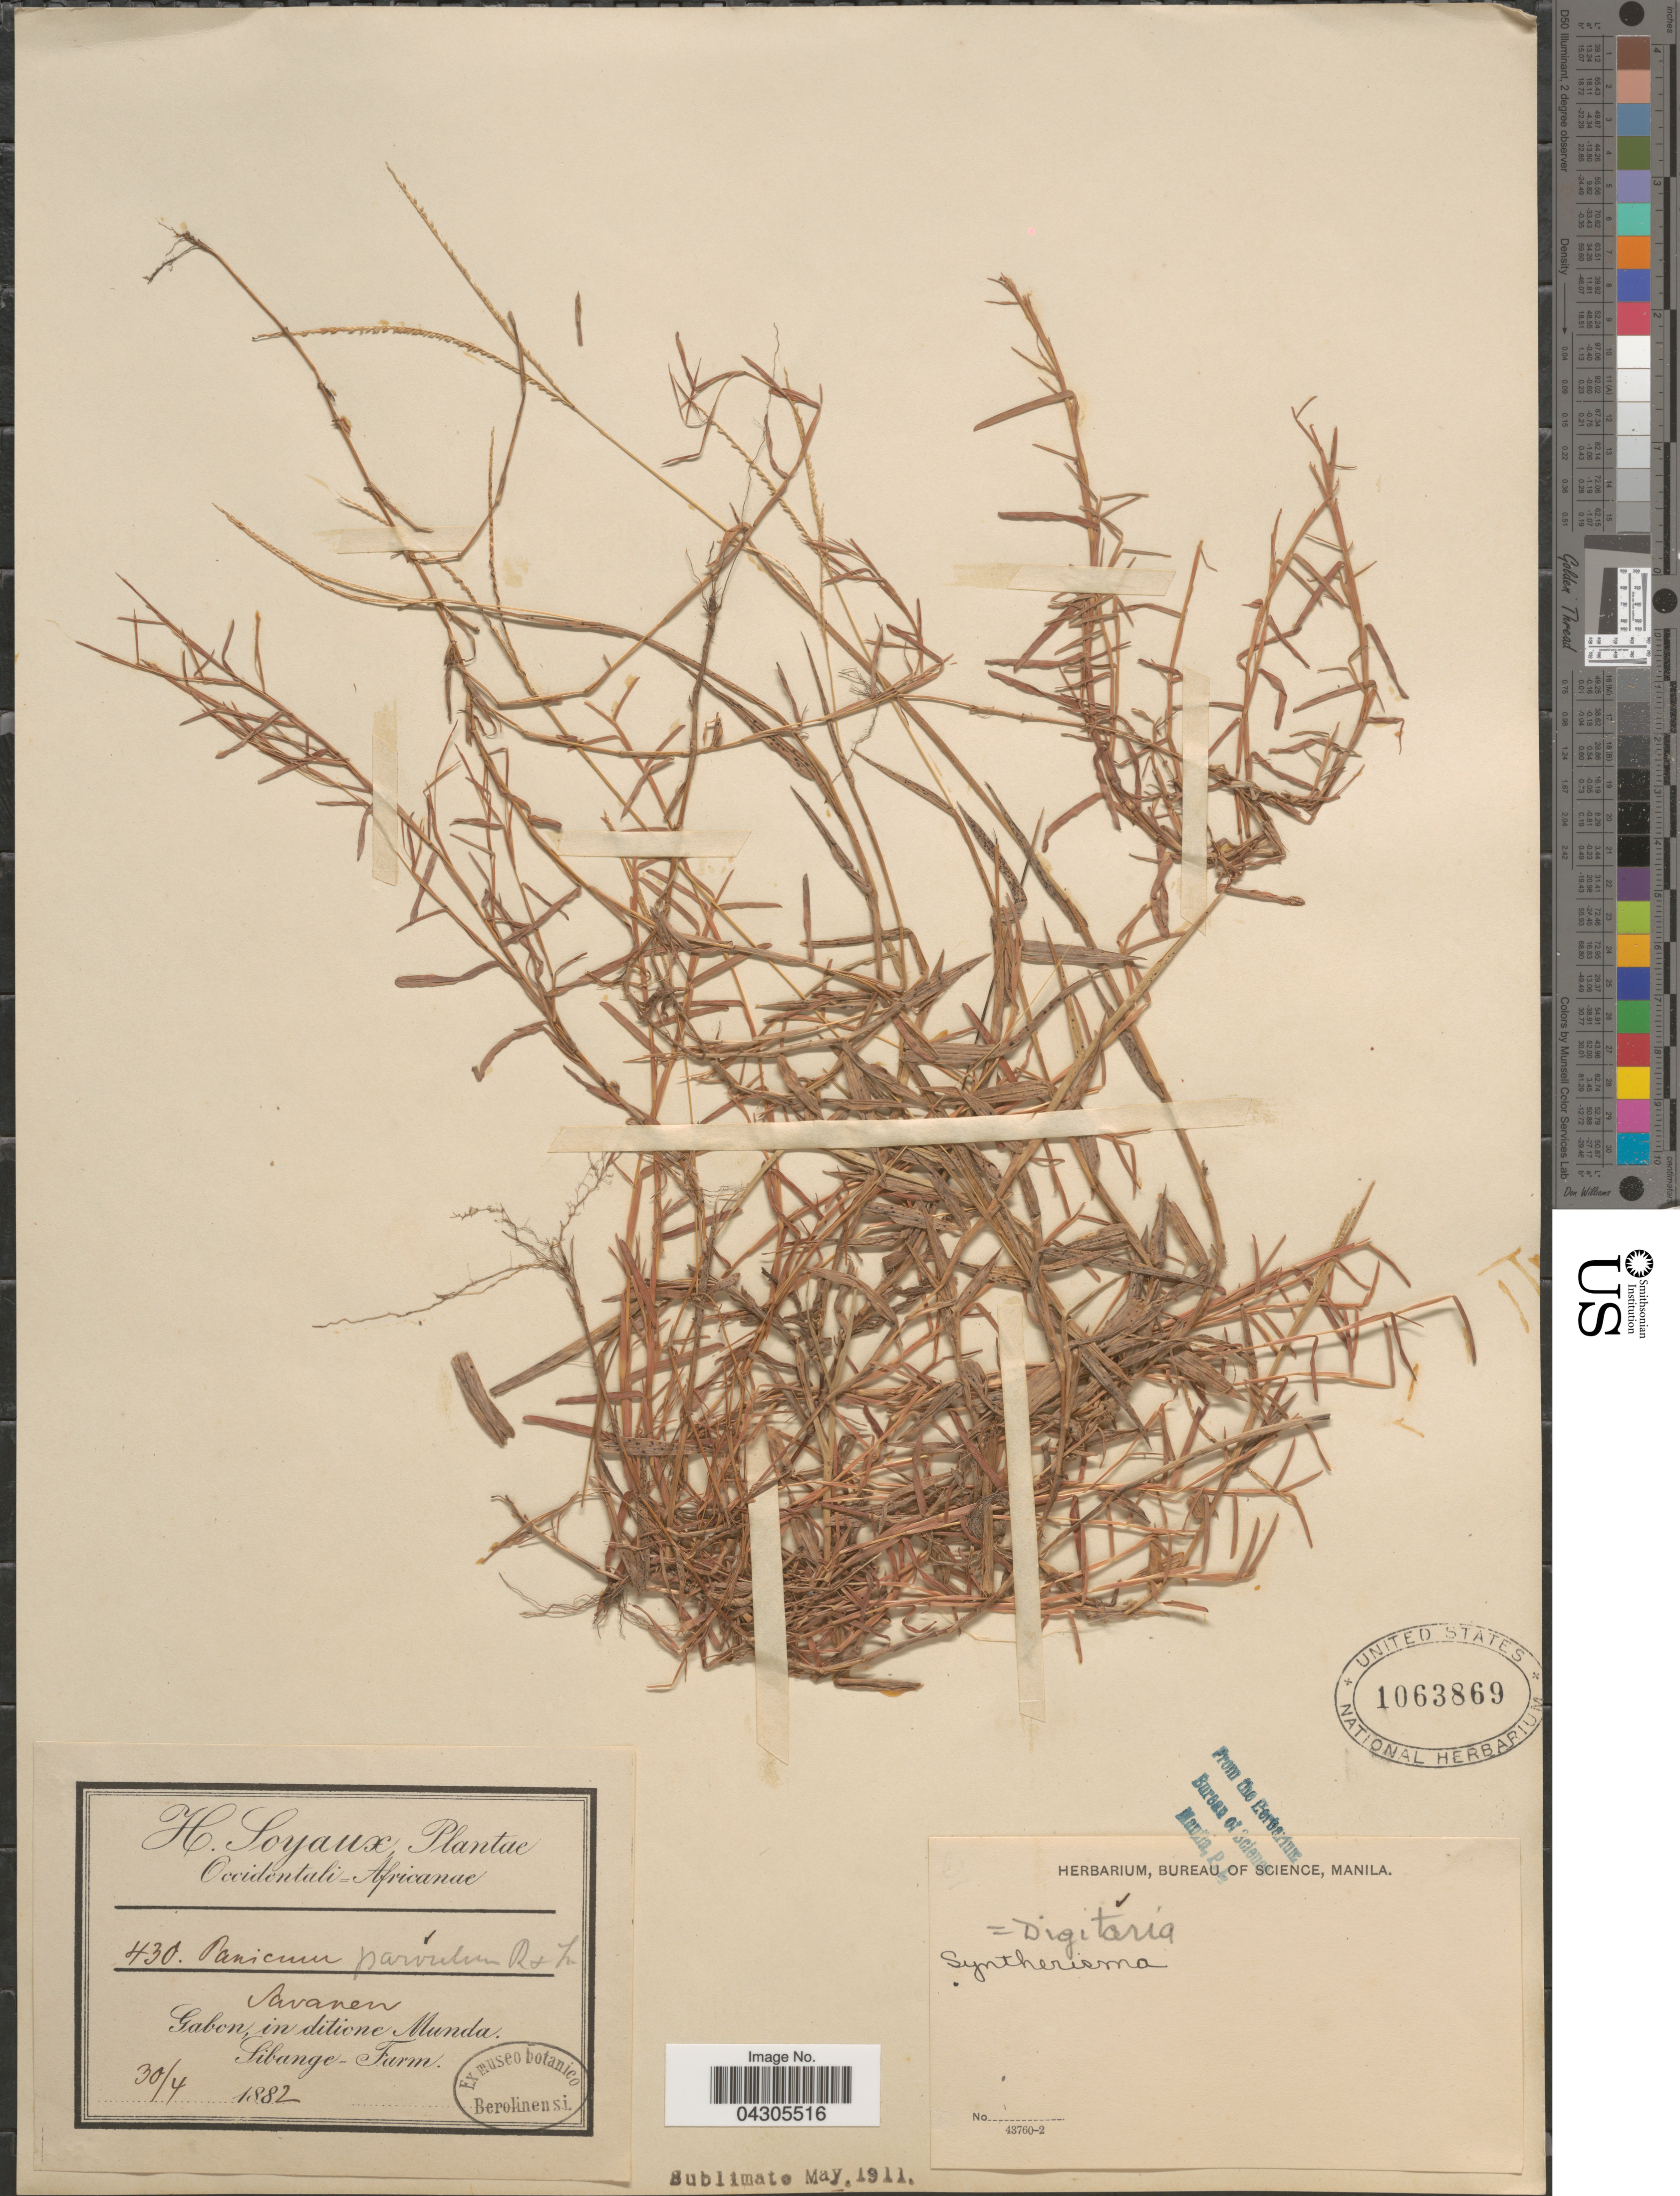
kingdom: Plantae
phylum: Tracheophyta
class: Liliopsida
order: Poales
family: Poaceae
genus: Digitaria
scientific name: Digitaria longiflora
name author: (Retz.) Pers.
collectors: H. Soyaux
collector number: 430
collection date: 1882-04-30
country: Gabon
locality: Occidentali Africanae. In ditione Munda, Sibange-Farm.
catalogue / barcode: US 1063869